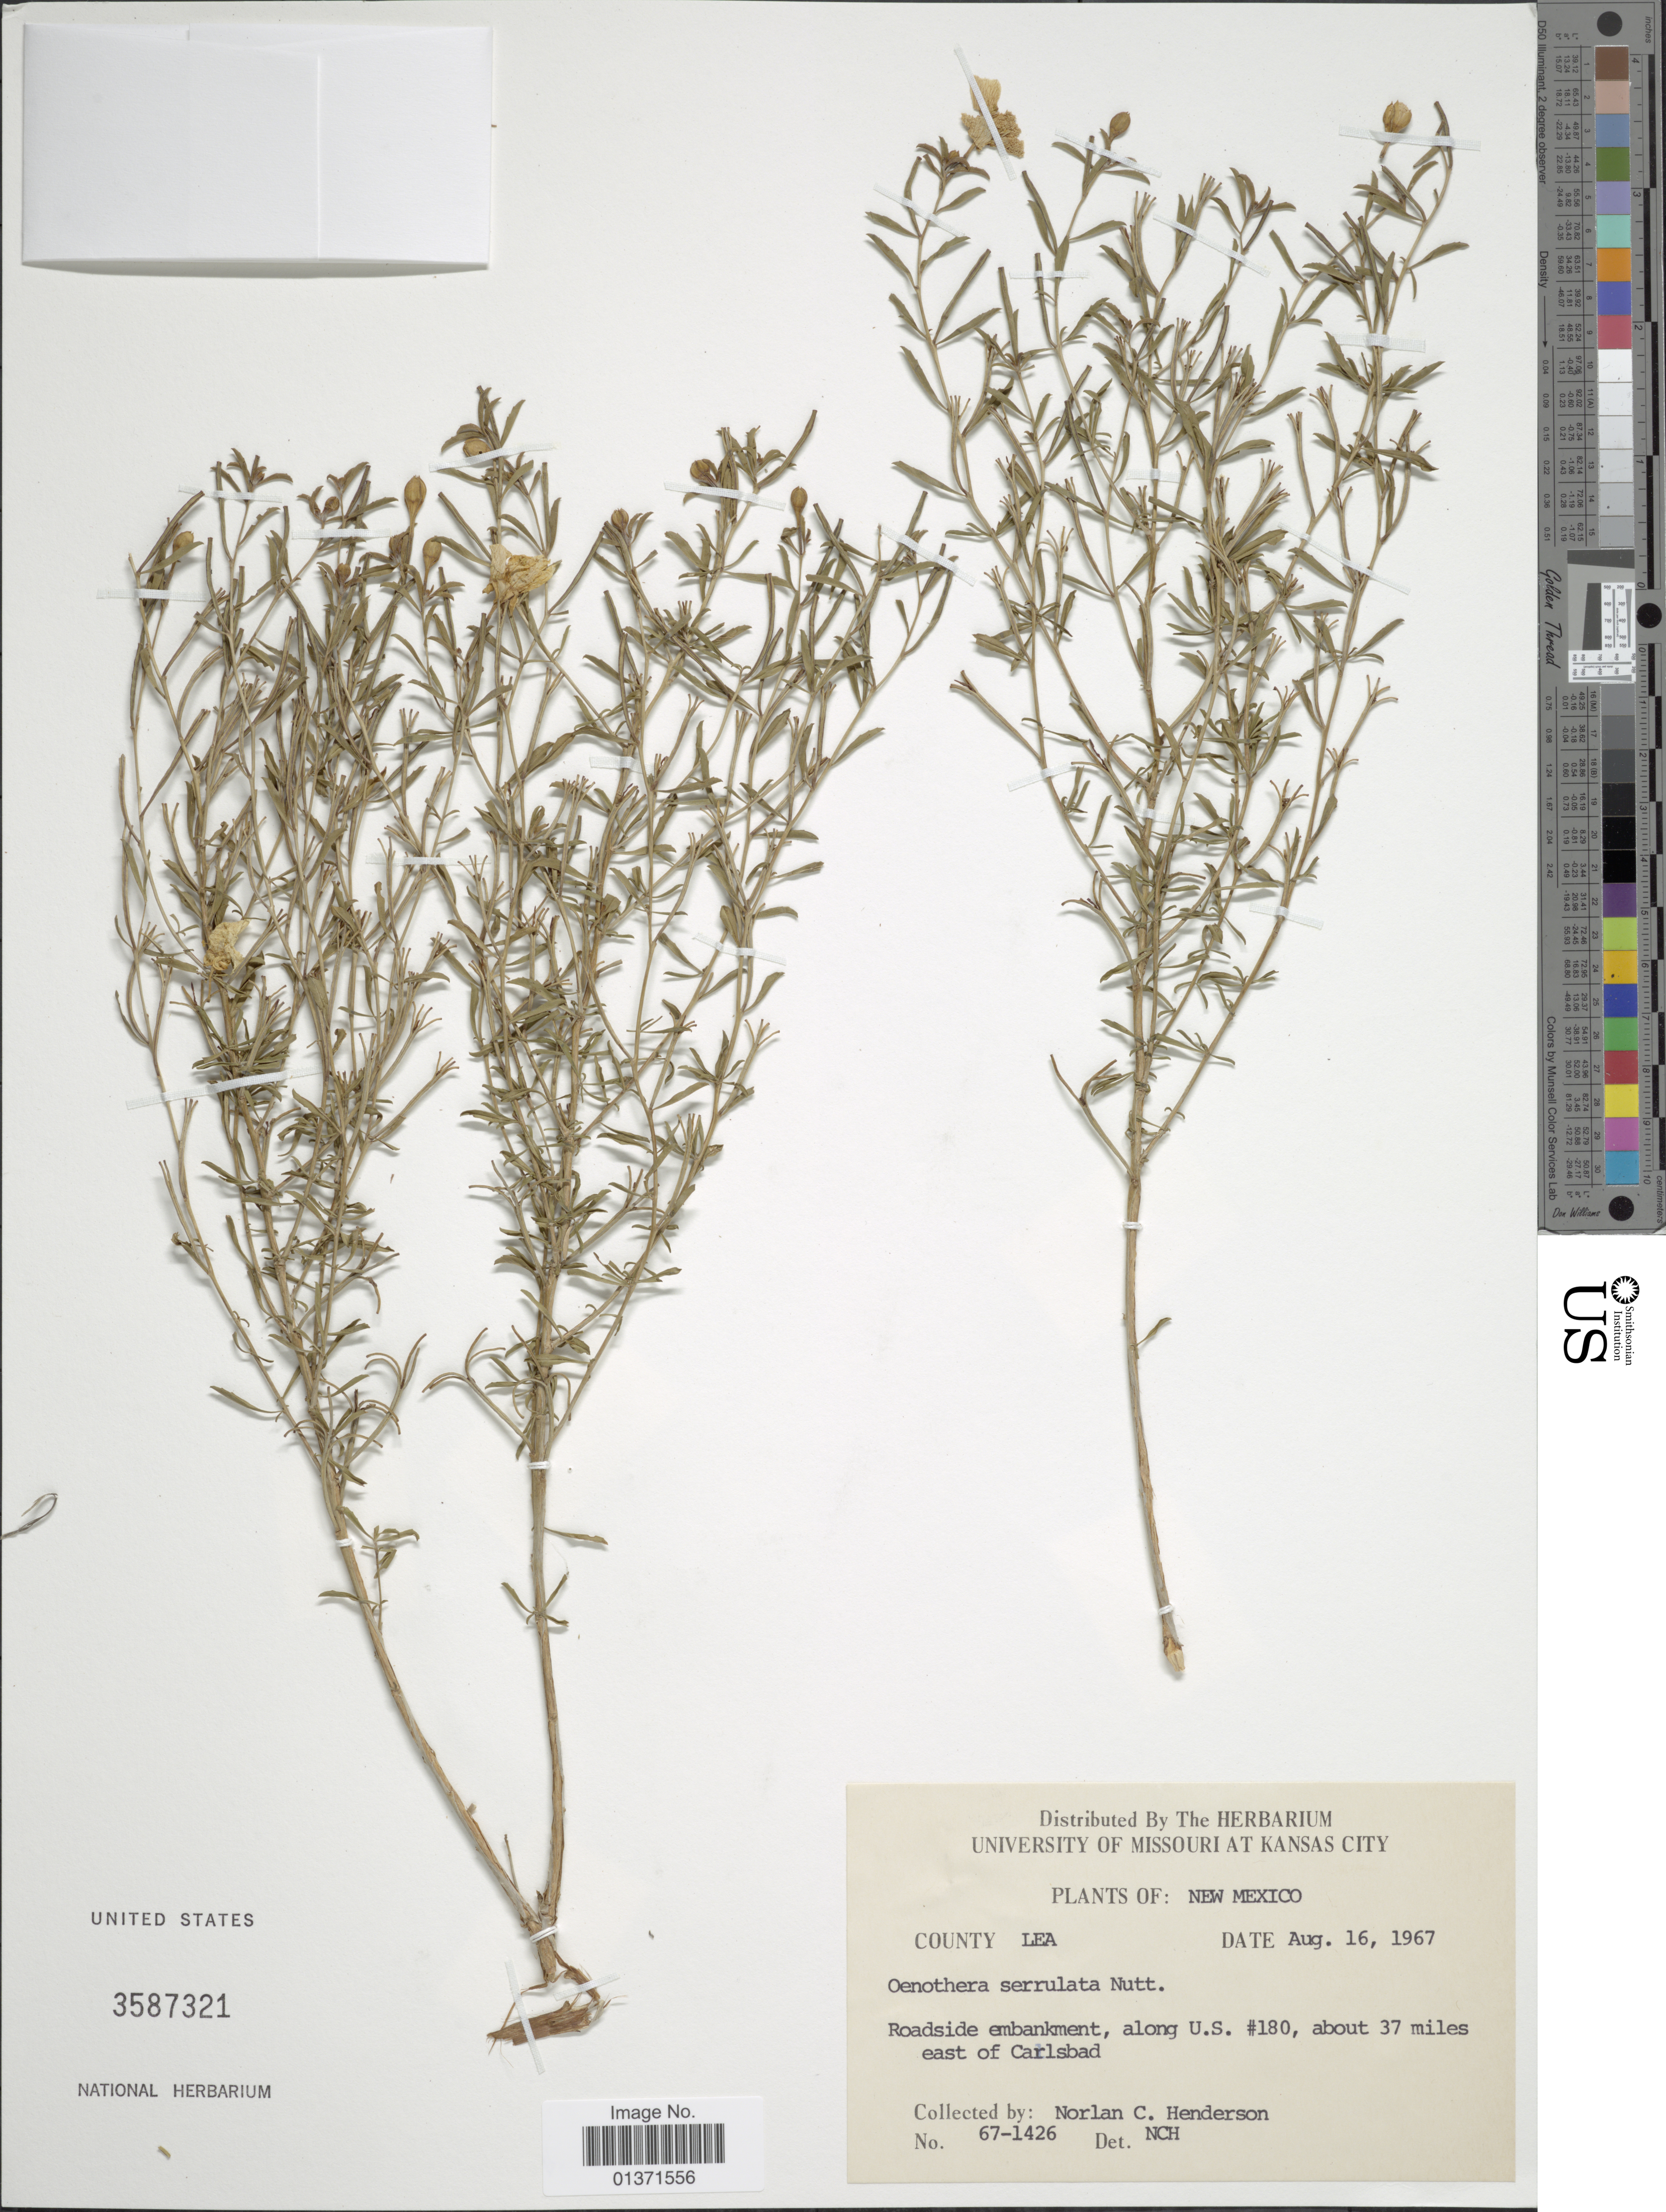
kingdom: Plantae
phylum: Tracheophyta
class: Magnoliopsida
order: Myrtales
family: Onagraceae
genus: Oenothera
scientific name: Oenothera serrulata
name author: Nutt.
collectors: N. C. Henderson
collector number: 67-1426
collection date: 1967-08-16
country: United States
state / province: New Mexico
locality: County LEA, Roadside embankment, along U.S. #180, about 37 miles east of Carlsbad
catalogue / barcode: US 3587321